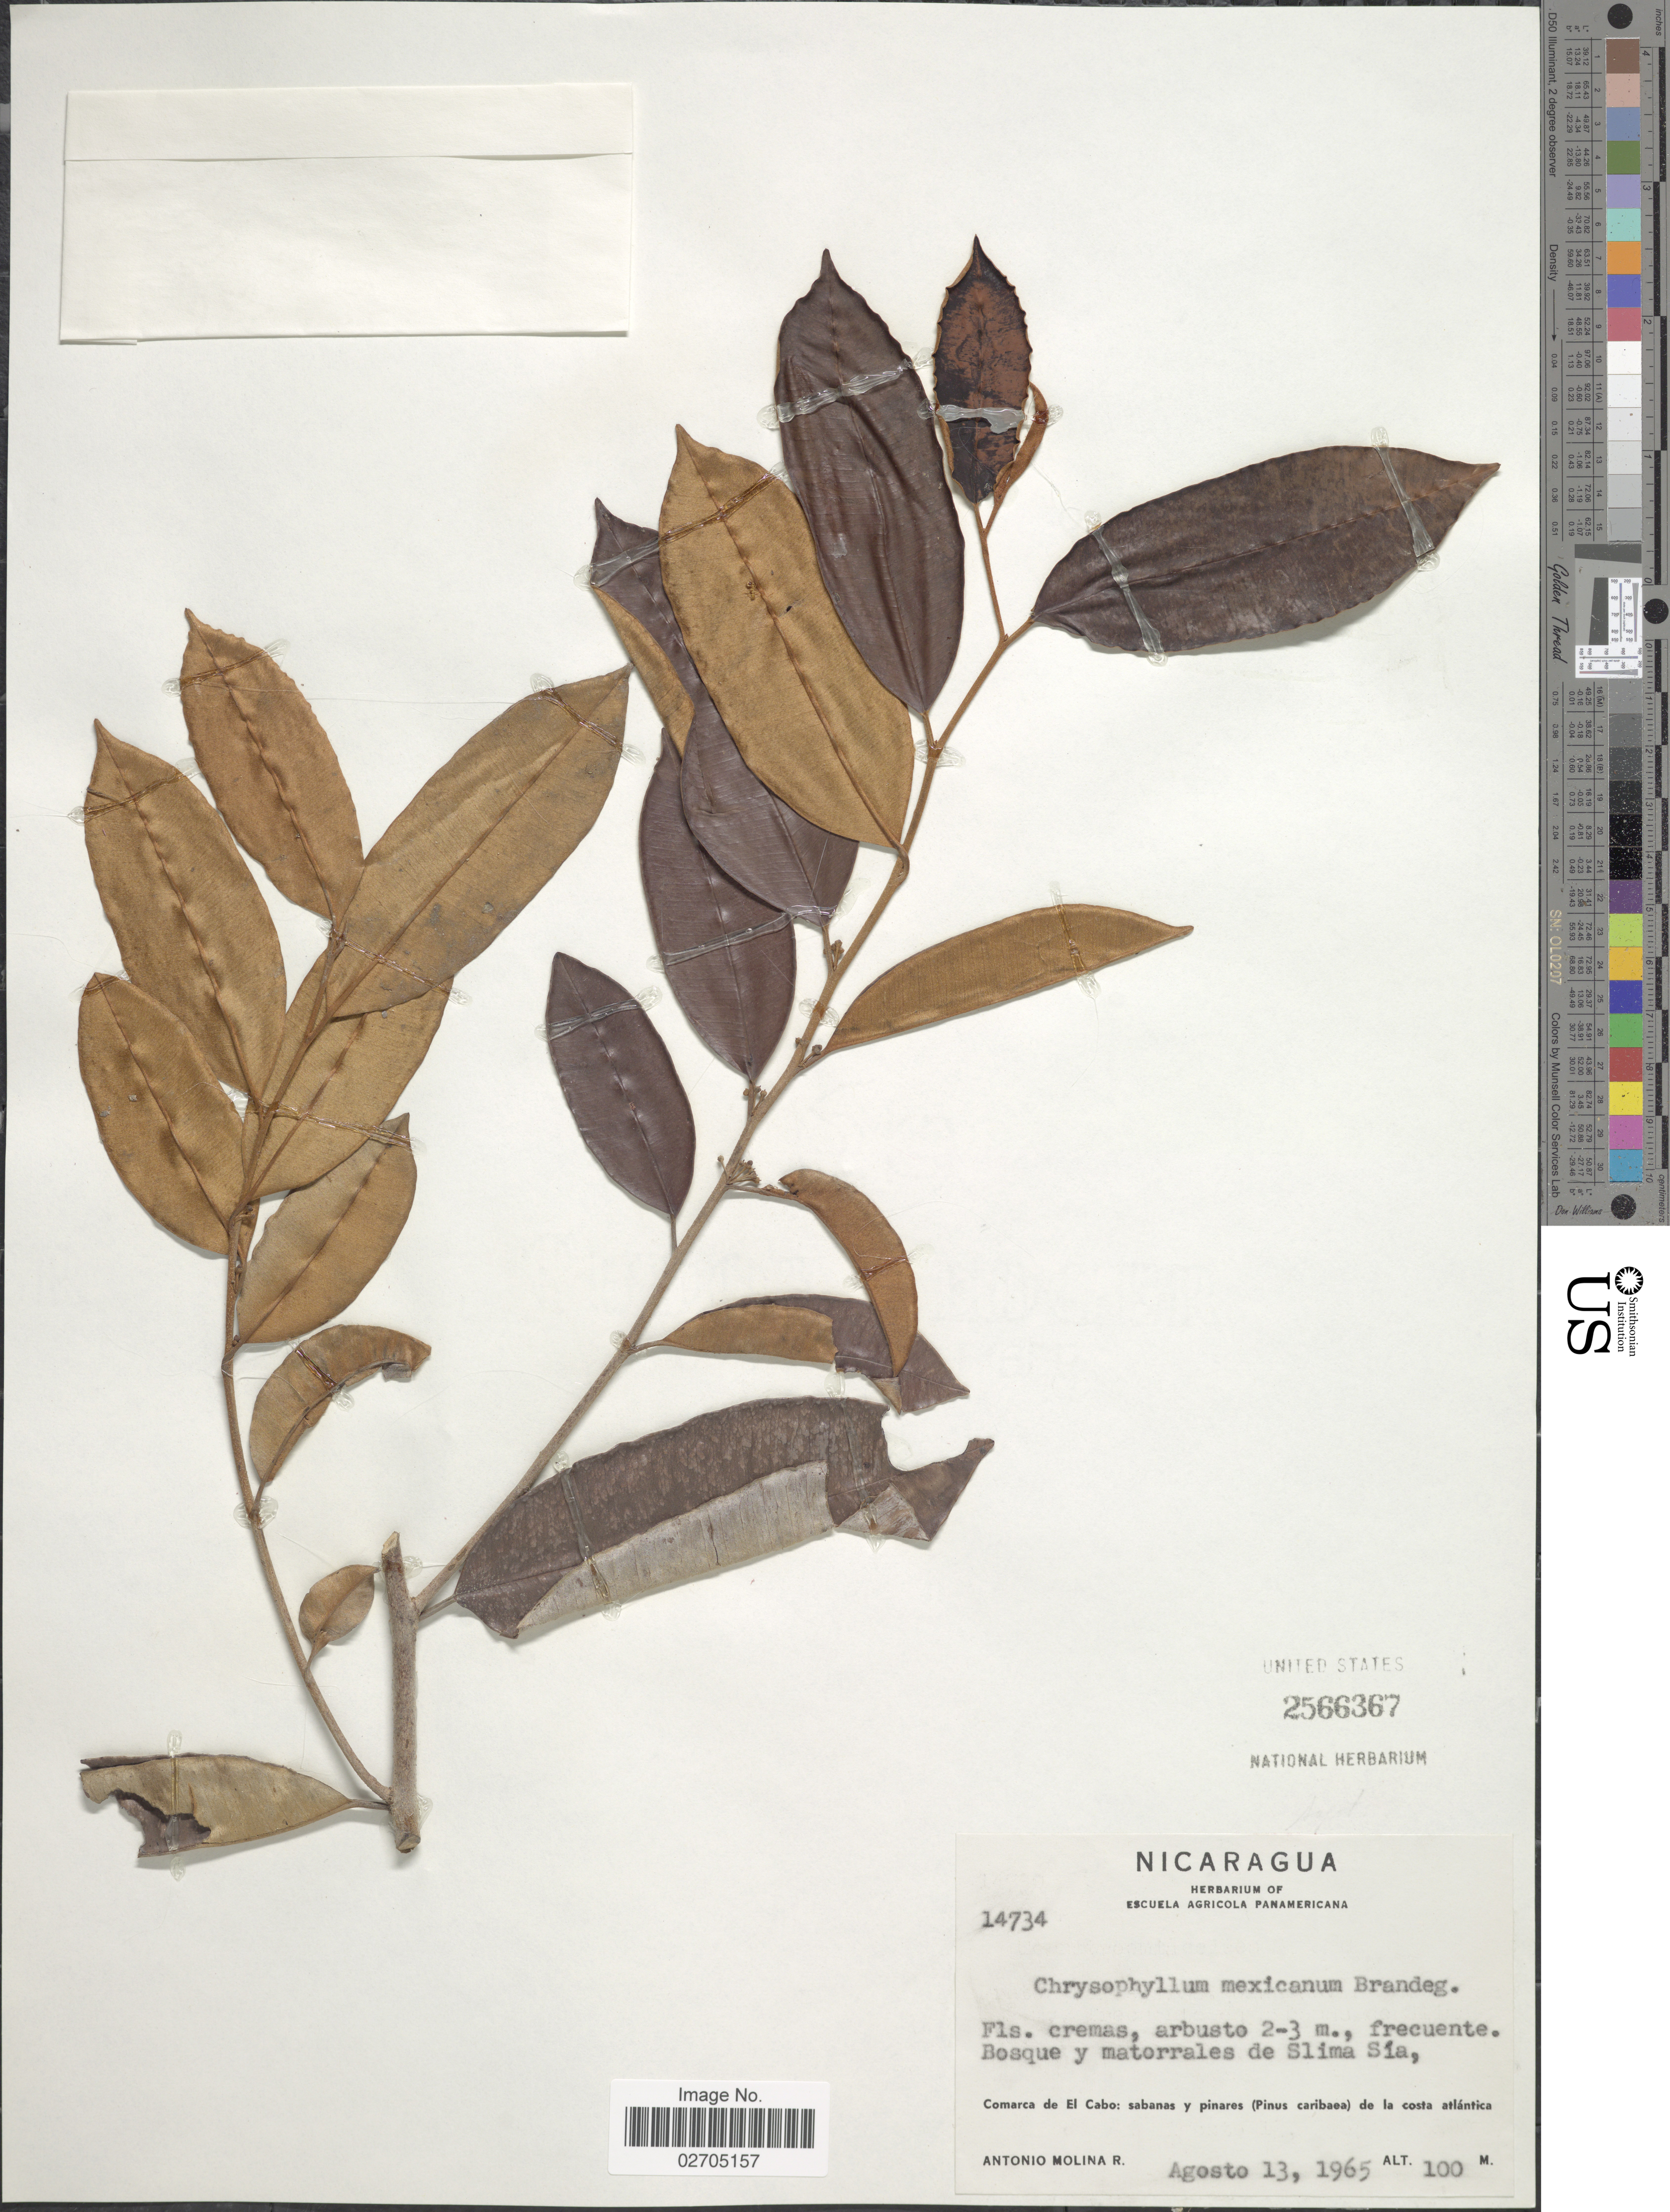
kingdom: Plantae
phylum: Tracheophyta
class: Magnoliopsida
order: Ericales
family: Sapotaceae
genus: Chrysophyllum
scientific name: Chrysophyllum mexicanum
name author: Brandegee ex Standl.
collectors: A. Molina R.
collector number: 14734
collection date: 1965-08-13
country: Nicaragua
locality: Bosque y matorrales de Slima Sia, Comarca de El Cabo: sabanas y pinares (Pinus caribaea) de la costa atlantica.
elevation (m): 100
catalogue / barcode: US 2566367